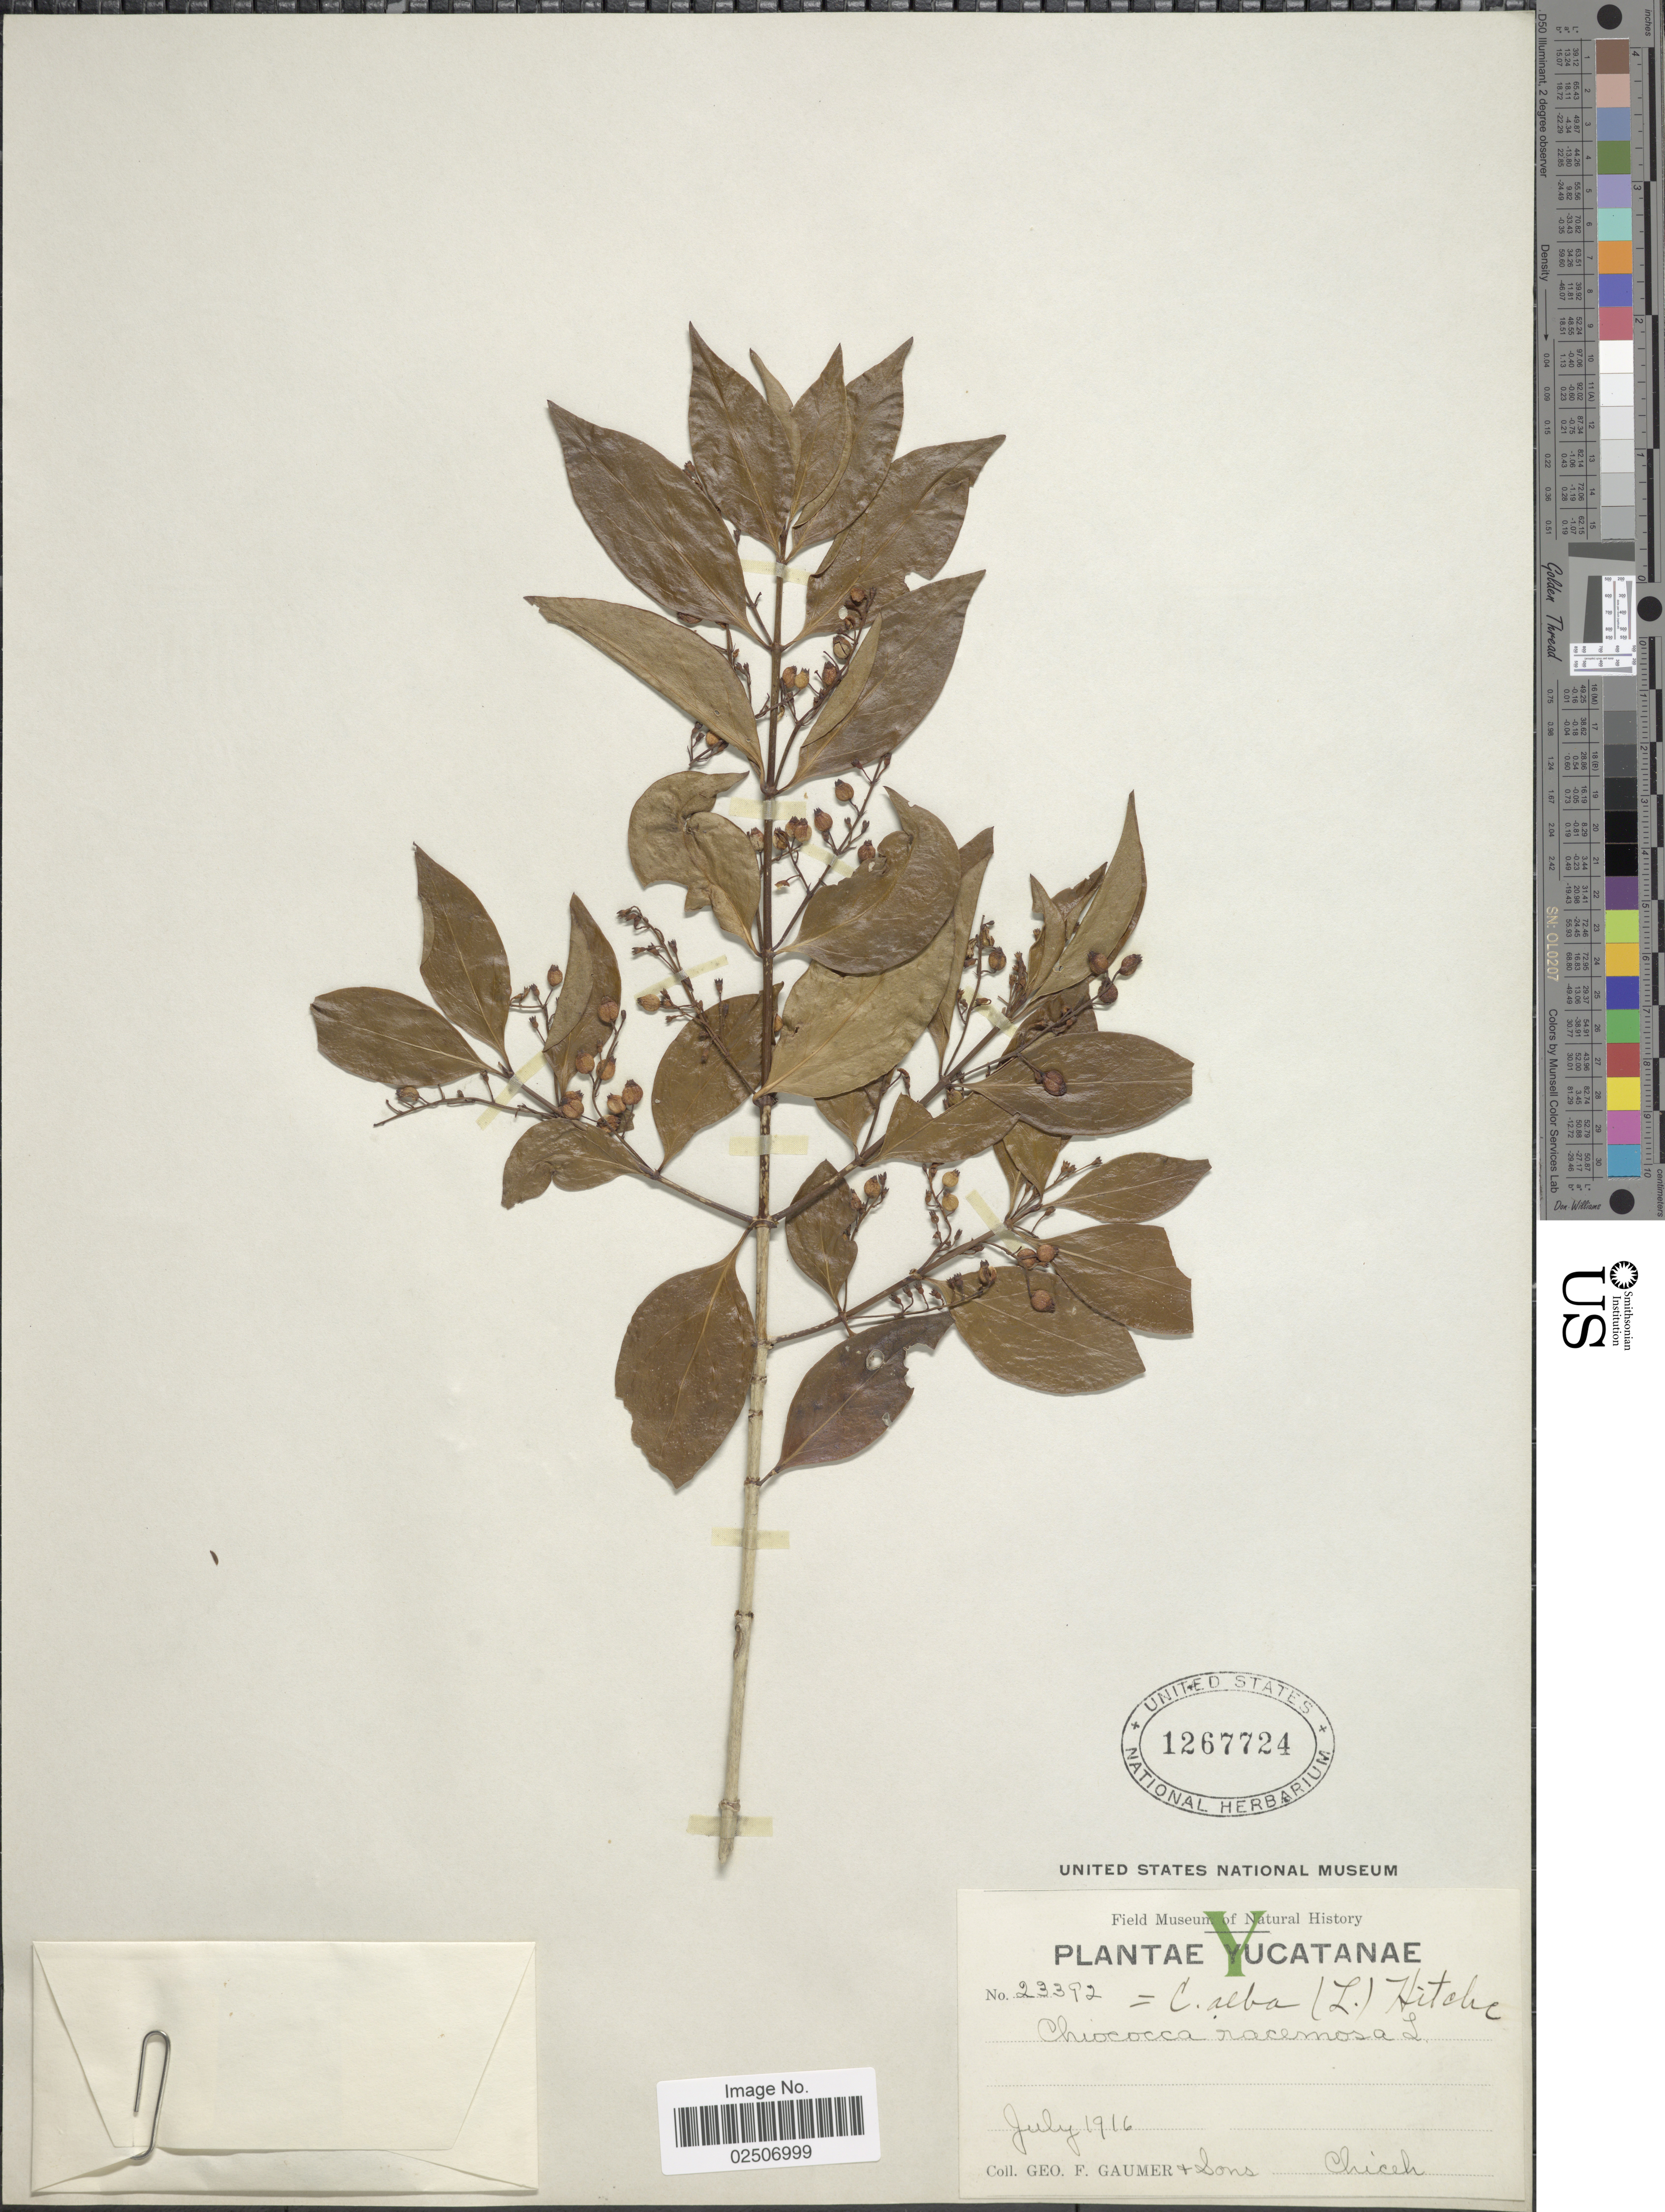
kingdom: Plantae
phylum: Tracheophyta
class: Magnoliopsida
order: Gentianales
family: Rubiaceae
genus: Chiococca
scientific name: Chiococca alba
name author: (L.) Hitchc.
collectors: G. F. Gaumer & et al.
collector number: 23392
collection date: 1916-07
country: Mexico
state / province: Yucatán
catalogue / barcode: US 1267724